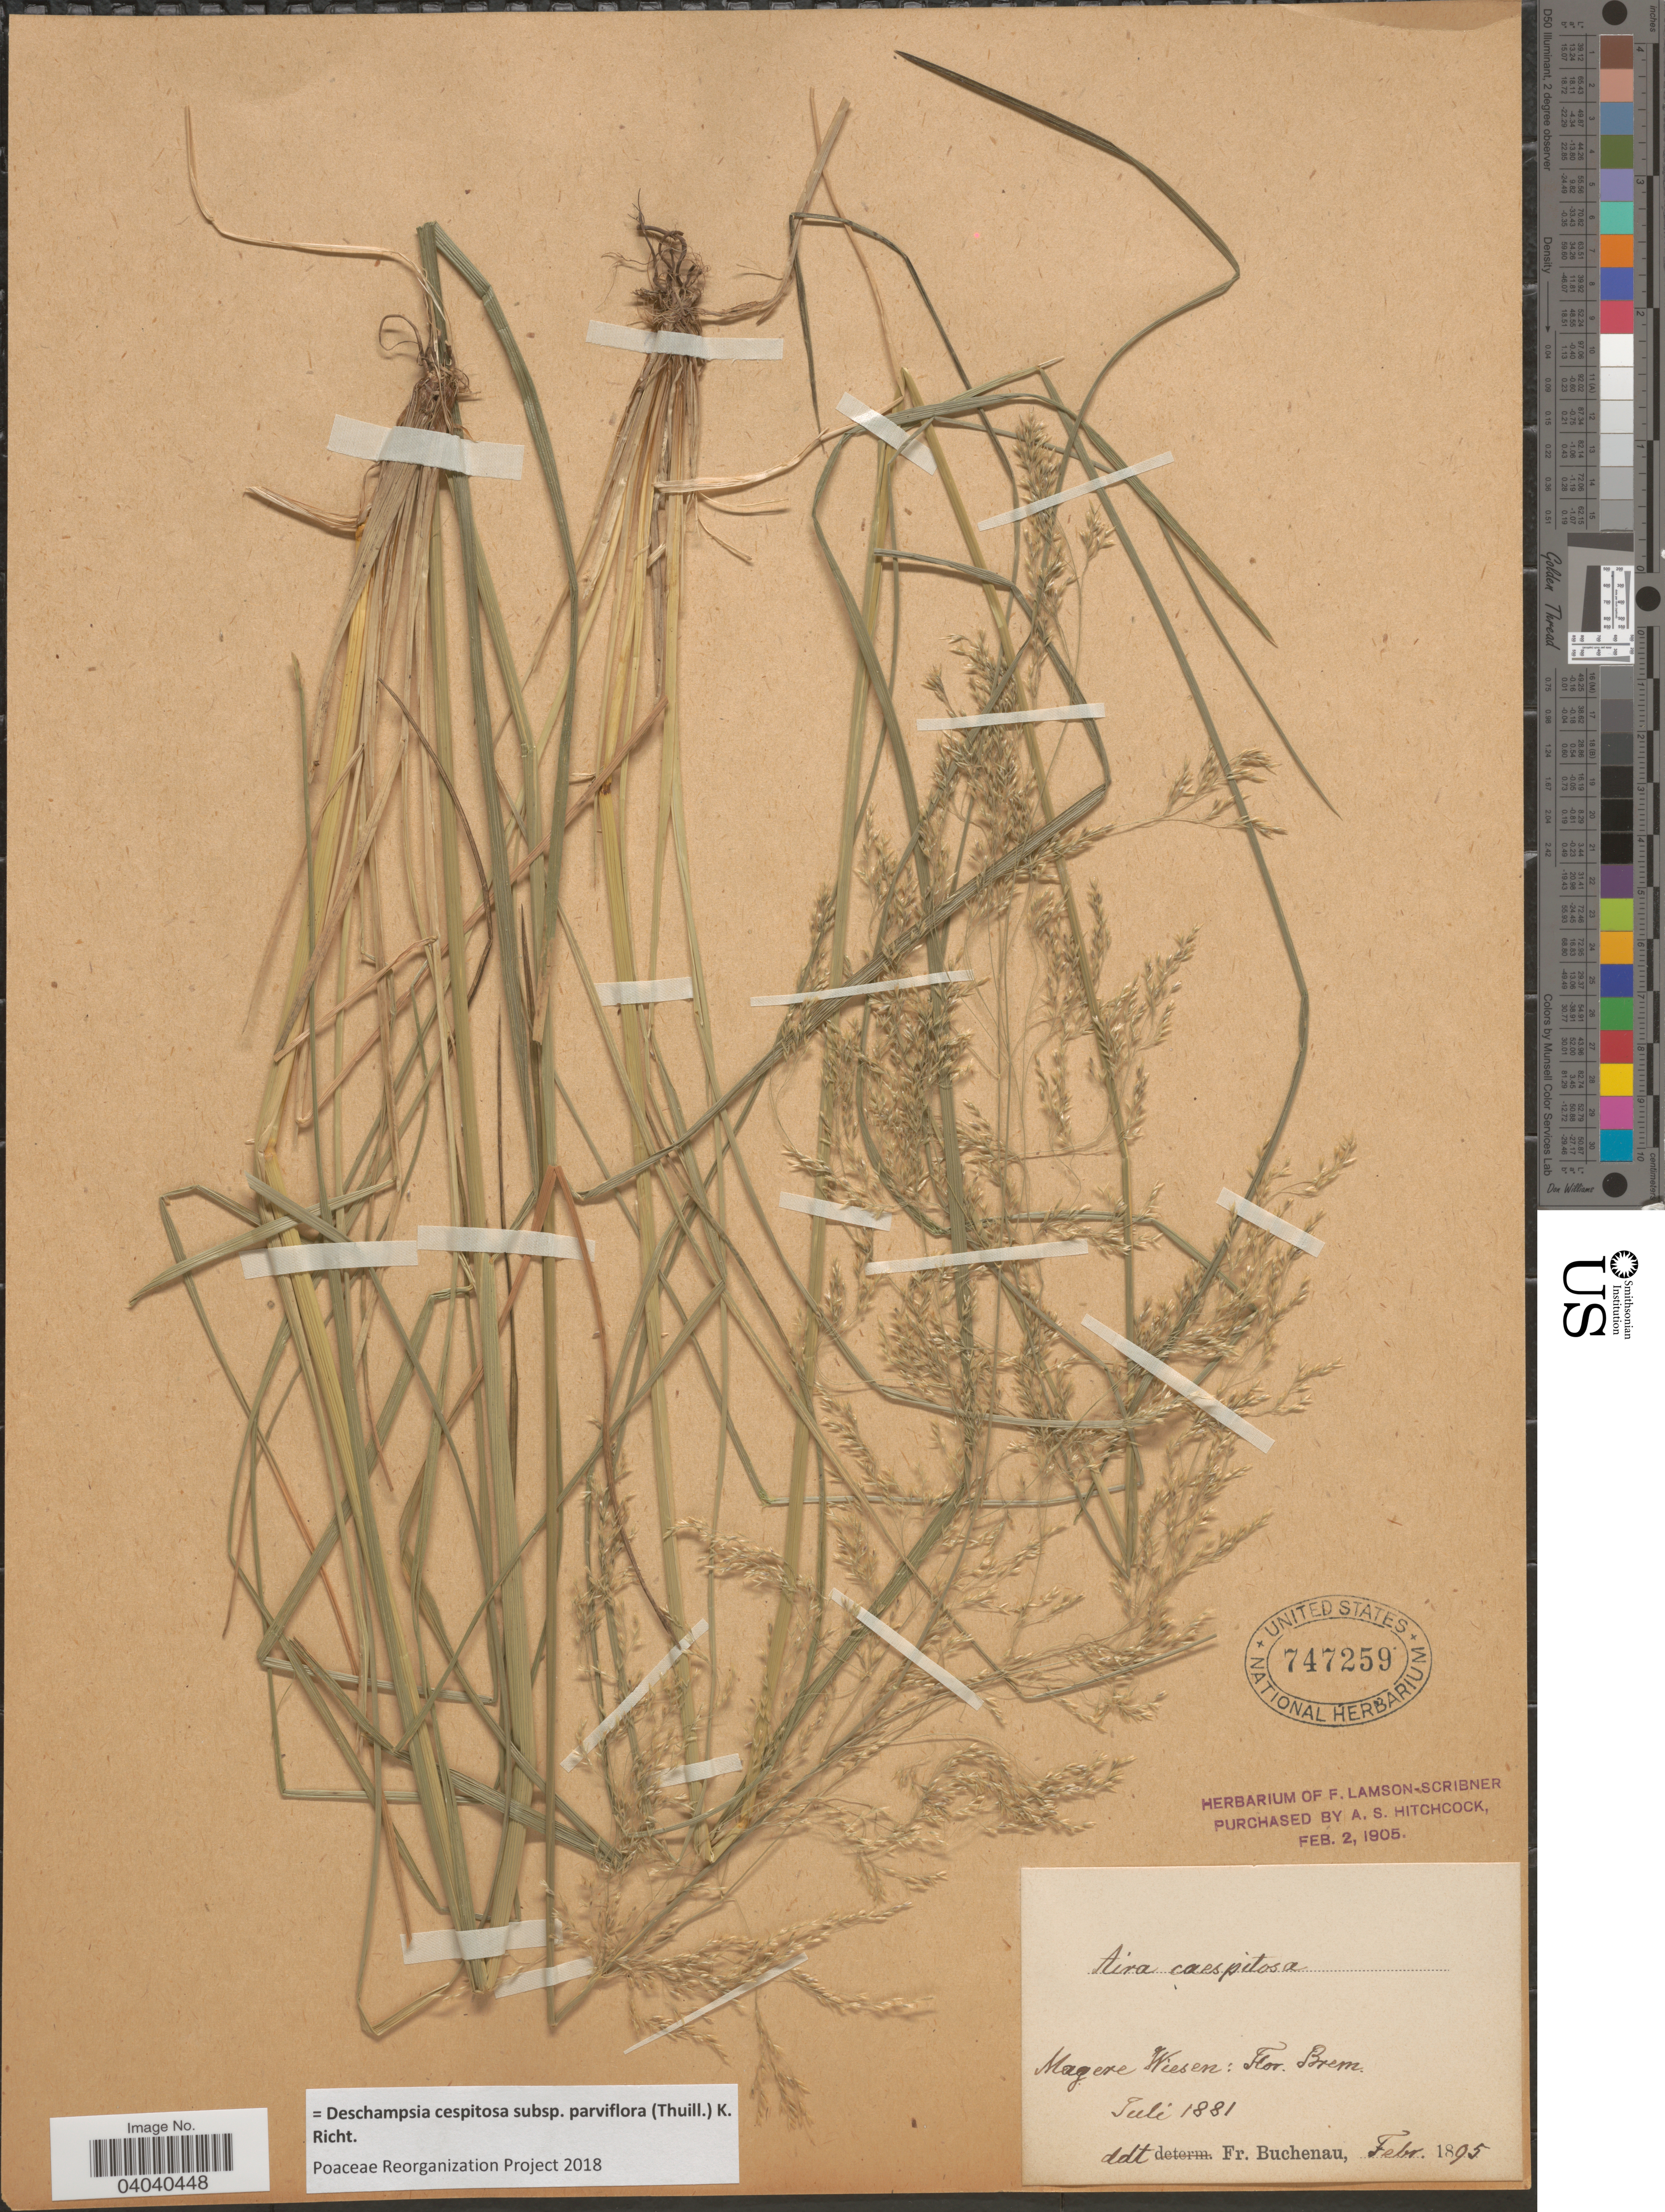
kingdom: Plantae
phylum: Tracheophyta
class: Liliopsida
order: Poales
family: Poaceae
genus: Deschampsia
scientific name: Deschampsia cespitosa subsp. parviflora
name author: (Thuill.) K. Richt.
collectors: ex herb. F. Lamson Scribner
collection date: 1881-07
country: Germany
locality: Magere Wiesen: Flor. Brem.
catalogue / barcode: US 747259